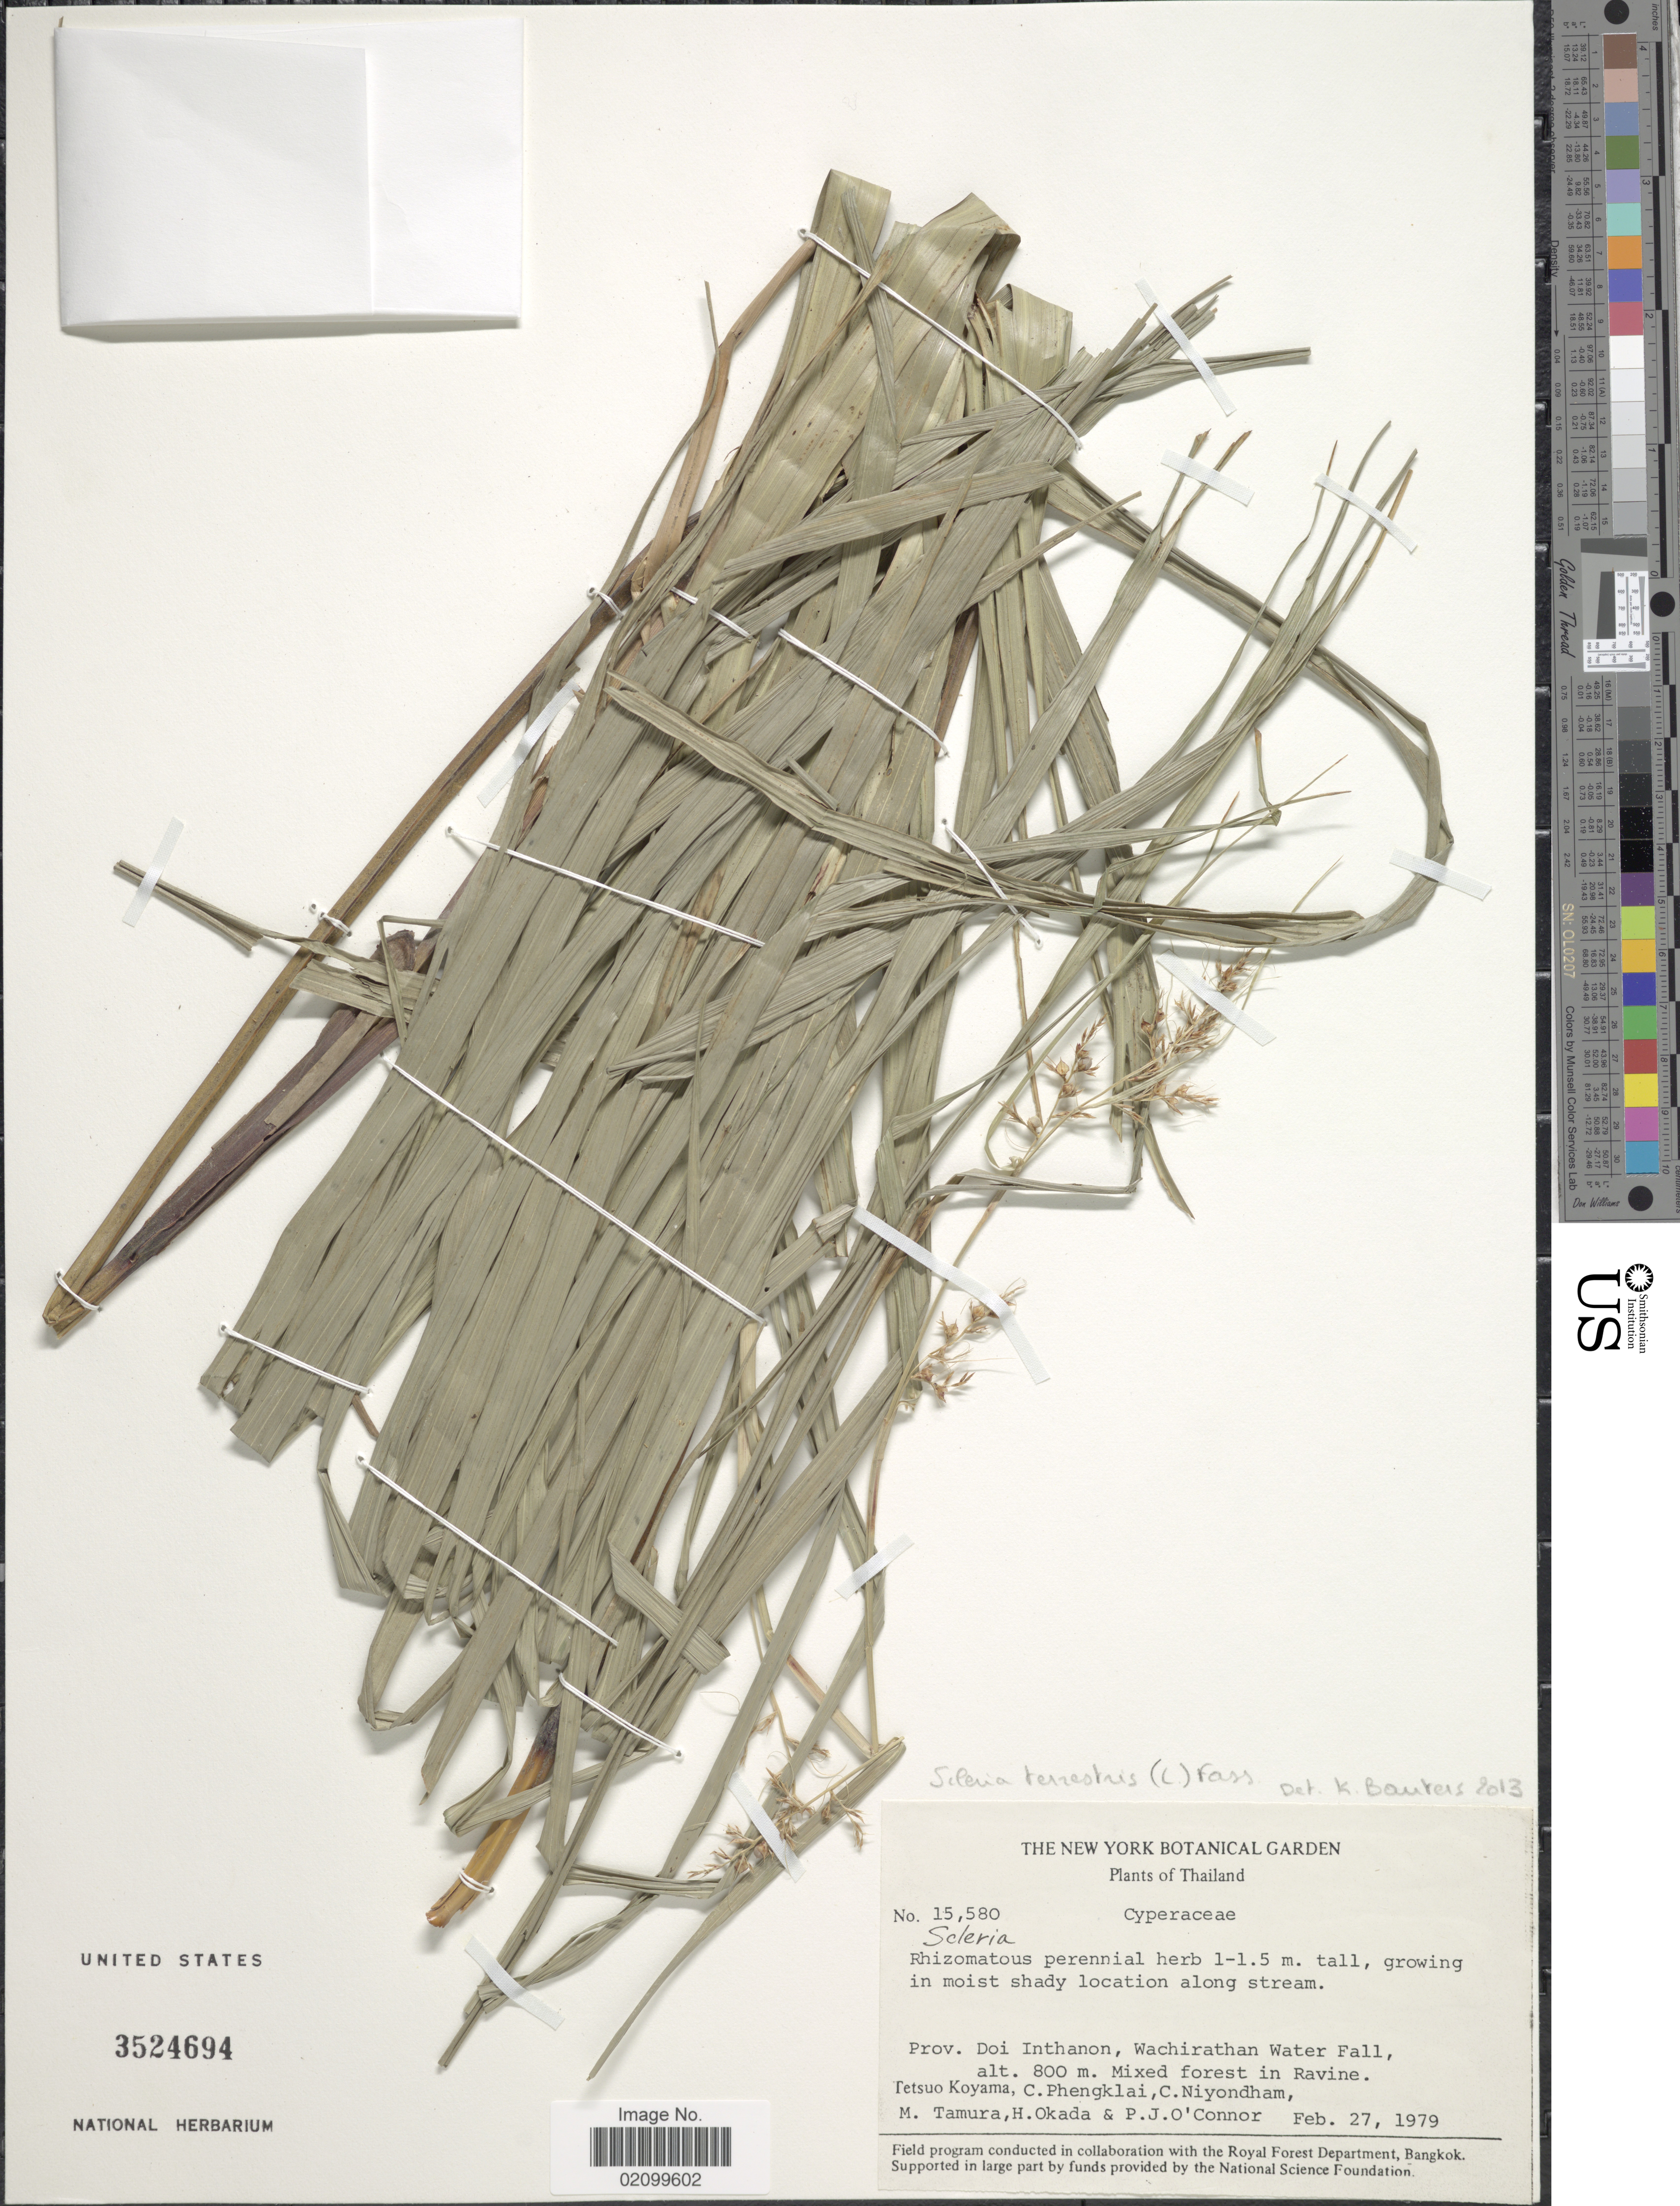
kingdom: Plantae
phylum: Tracheophyta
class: Liliopsida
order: Poales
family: Cyperaceae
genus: Scleria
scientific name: Scleria terrestris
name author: (L.) Fassett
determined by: Bauters, K.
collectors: T. Koyama, C. Phengklai, C. Niyondham, M. Tamura & et al.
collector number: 15580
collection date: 1979-02-27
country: Thailand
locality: Prov. Doi Inthanon, Wachirathan Water Fall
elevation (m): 800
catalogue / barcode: US 3524694